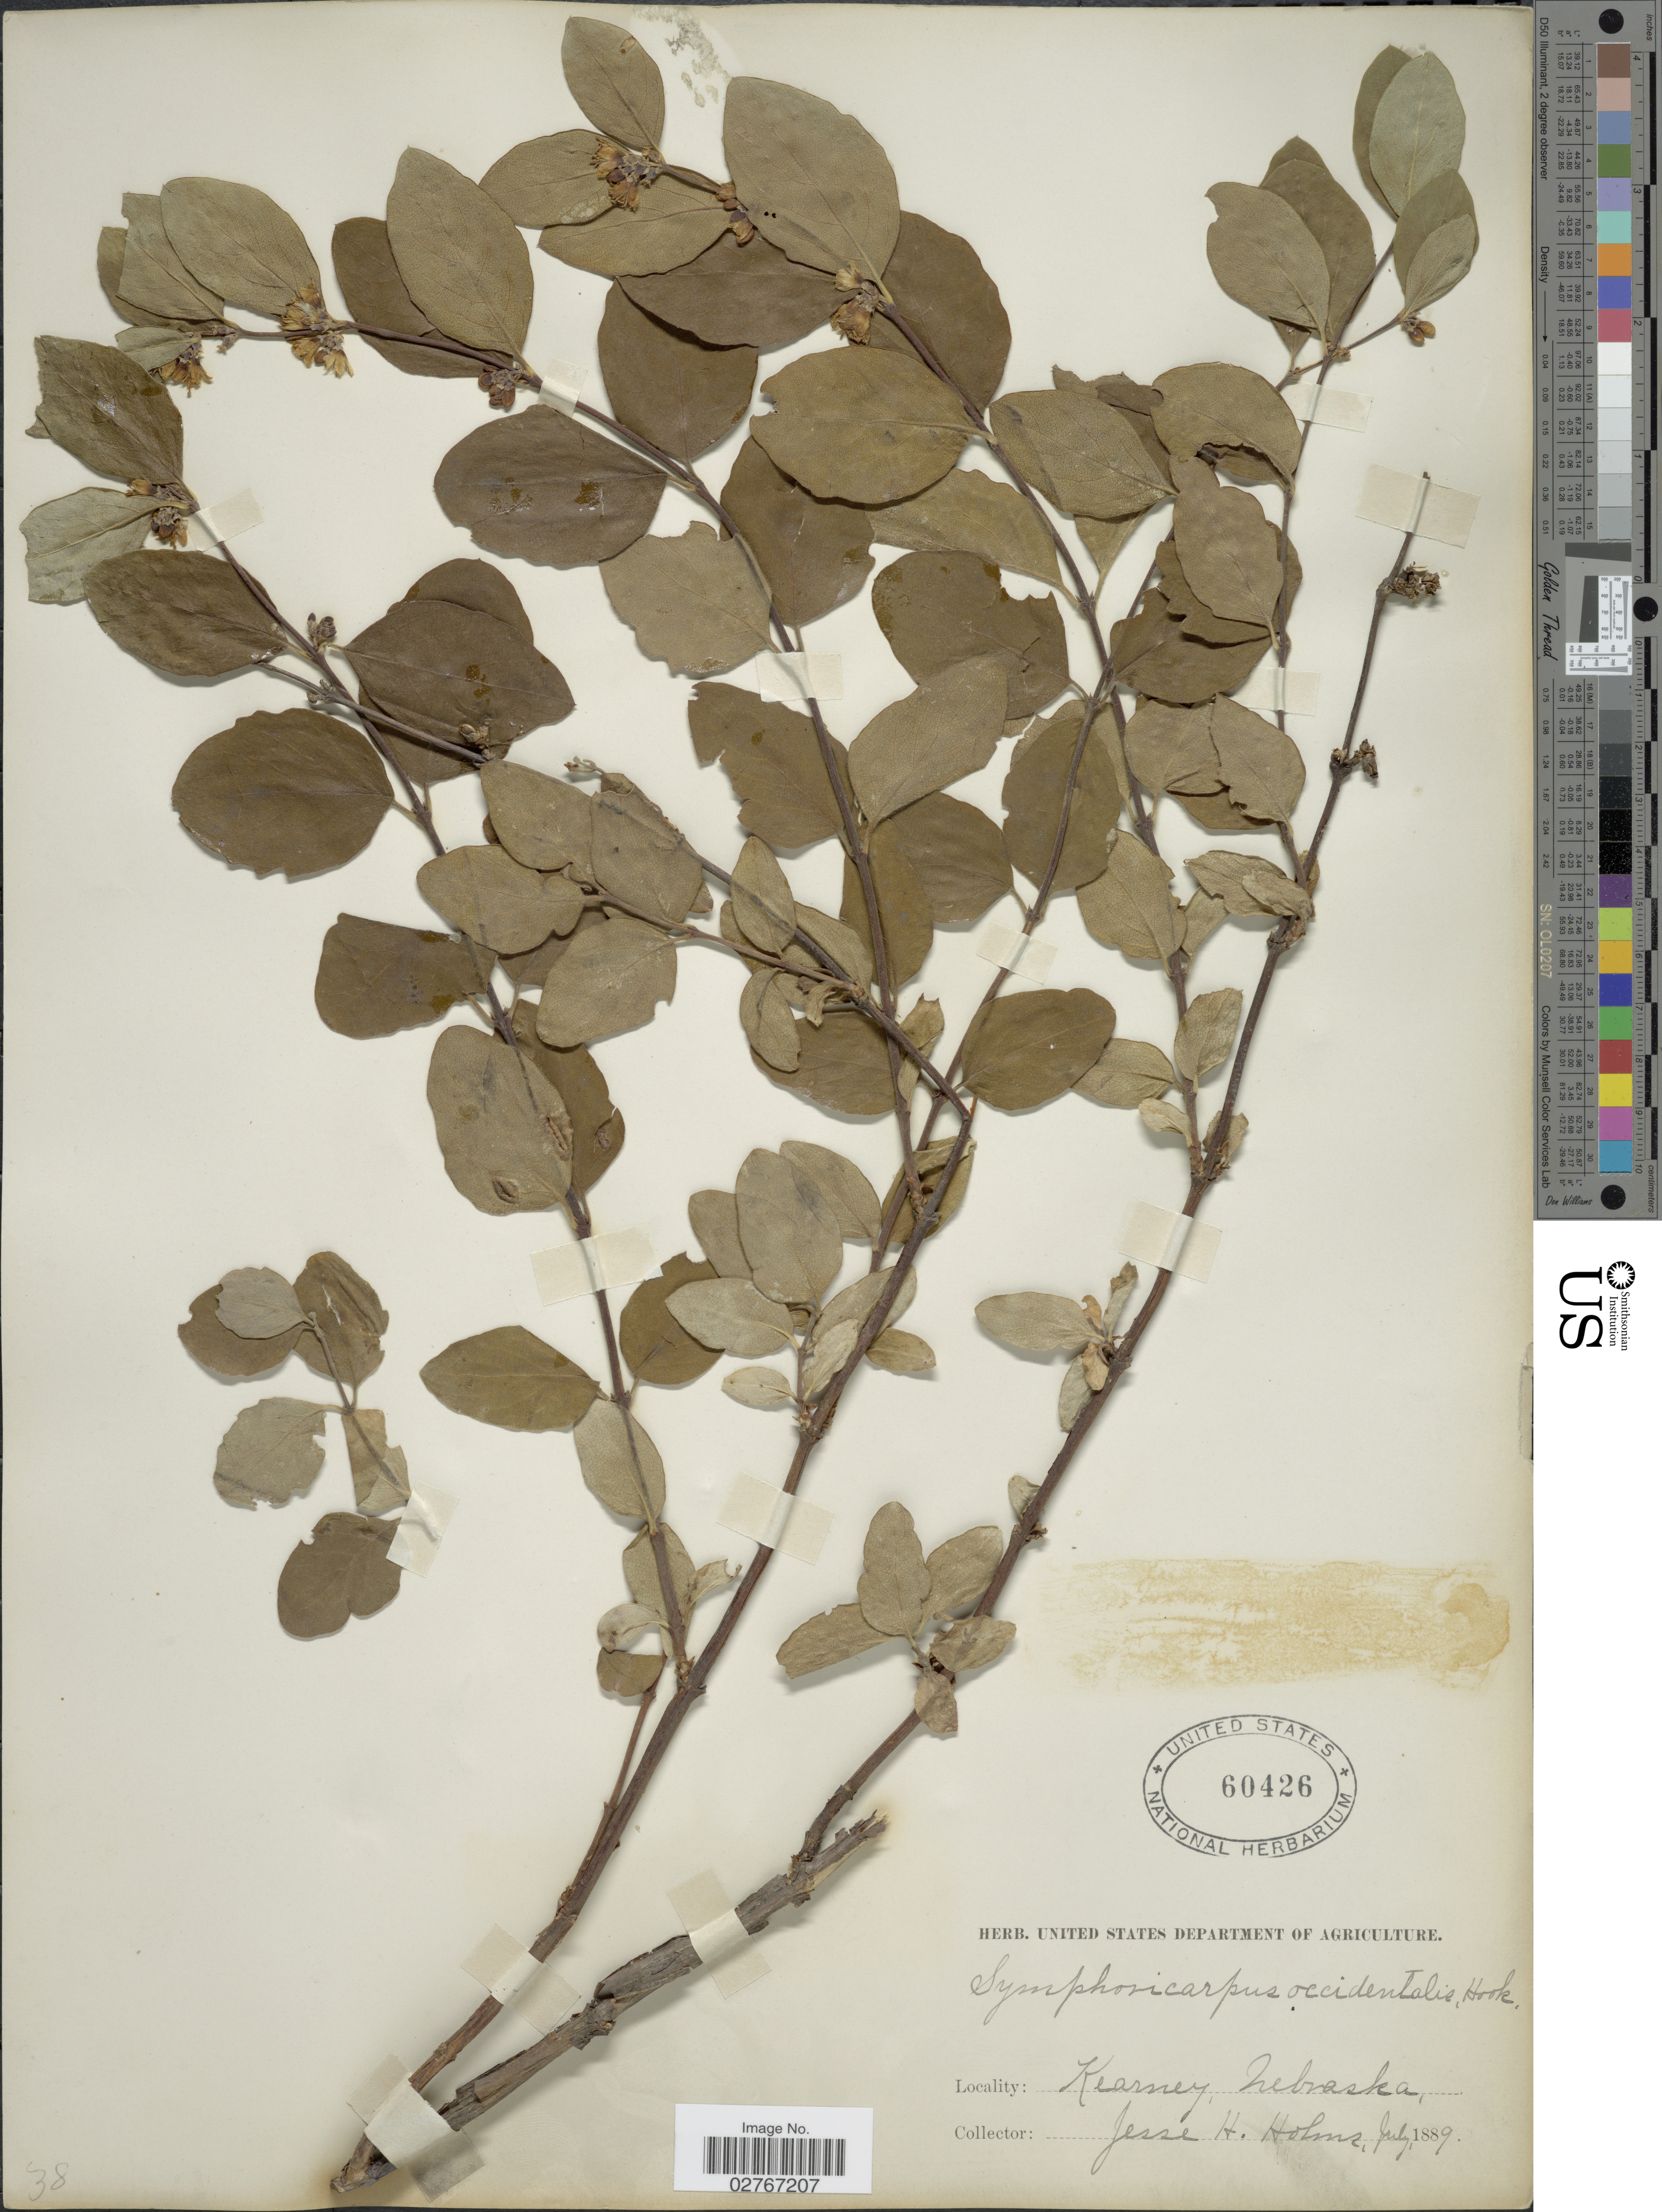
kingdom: Plantae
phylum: Tracheophyta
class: Magnoliopsida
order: Dipsacales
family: Caprifoliaceae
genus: Symphoricarpos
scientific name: Symphoricarpos occidentalis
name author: (R. Br.) Hook.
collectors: J. H. Holms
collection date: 1889-07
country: United States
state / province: Nebraska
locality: Kearney.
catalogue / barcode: US 60426